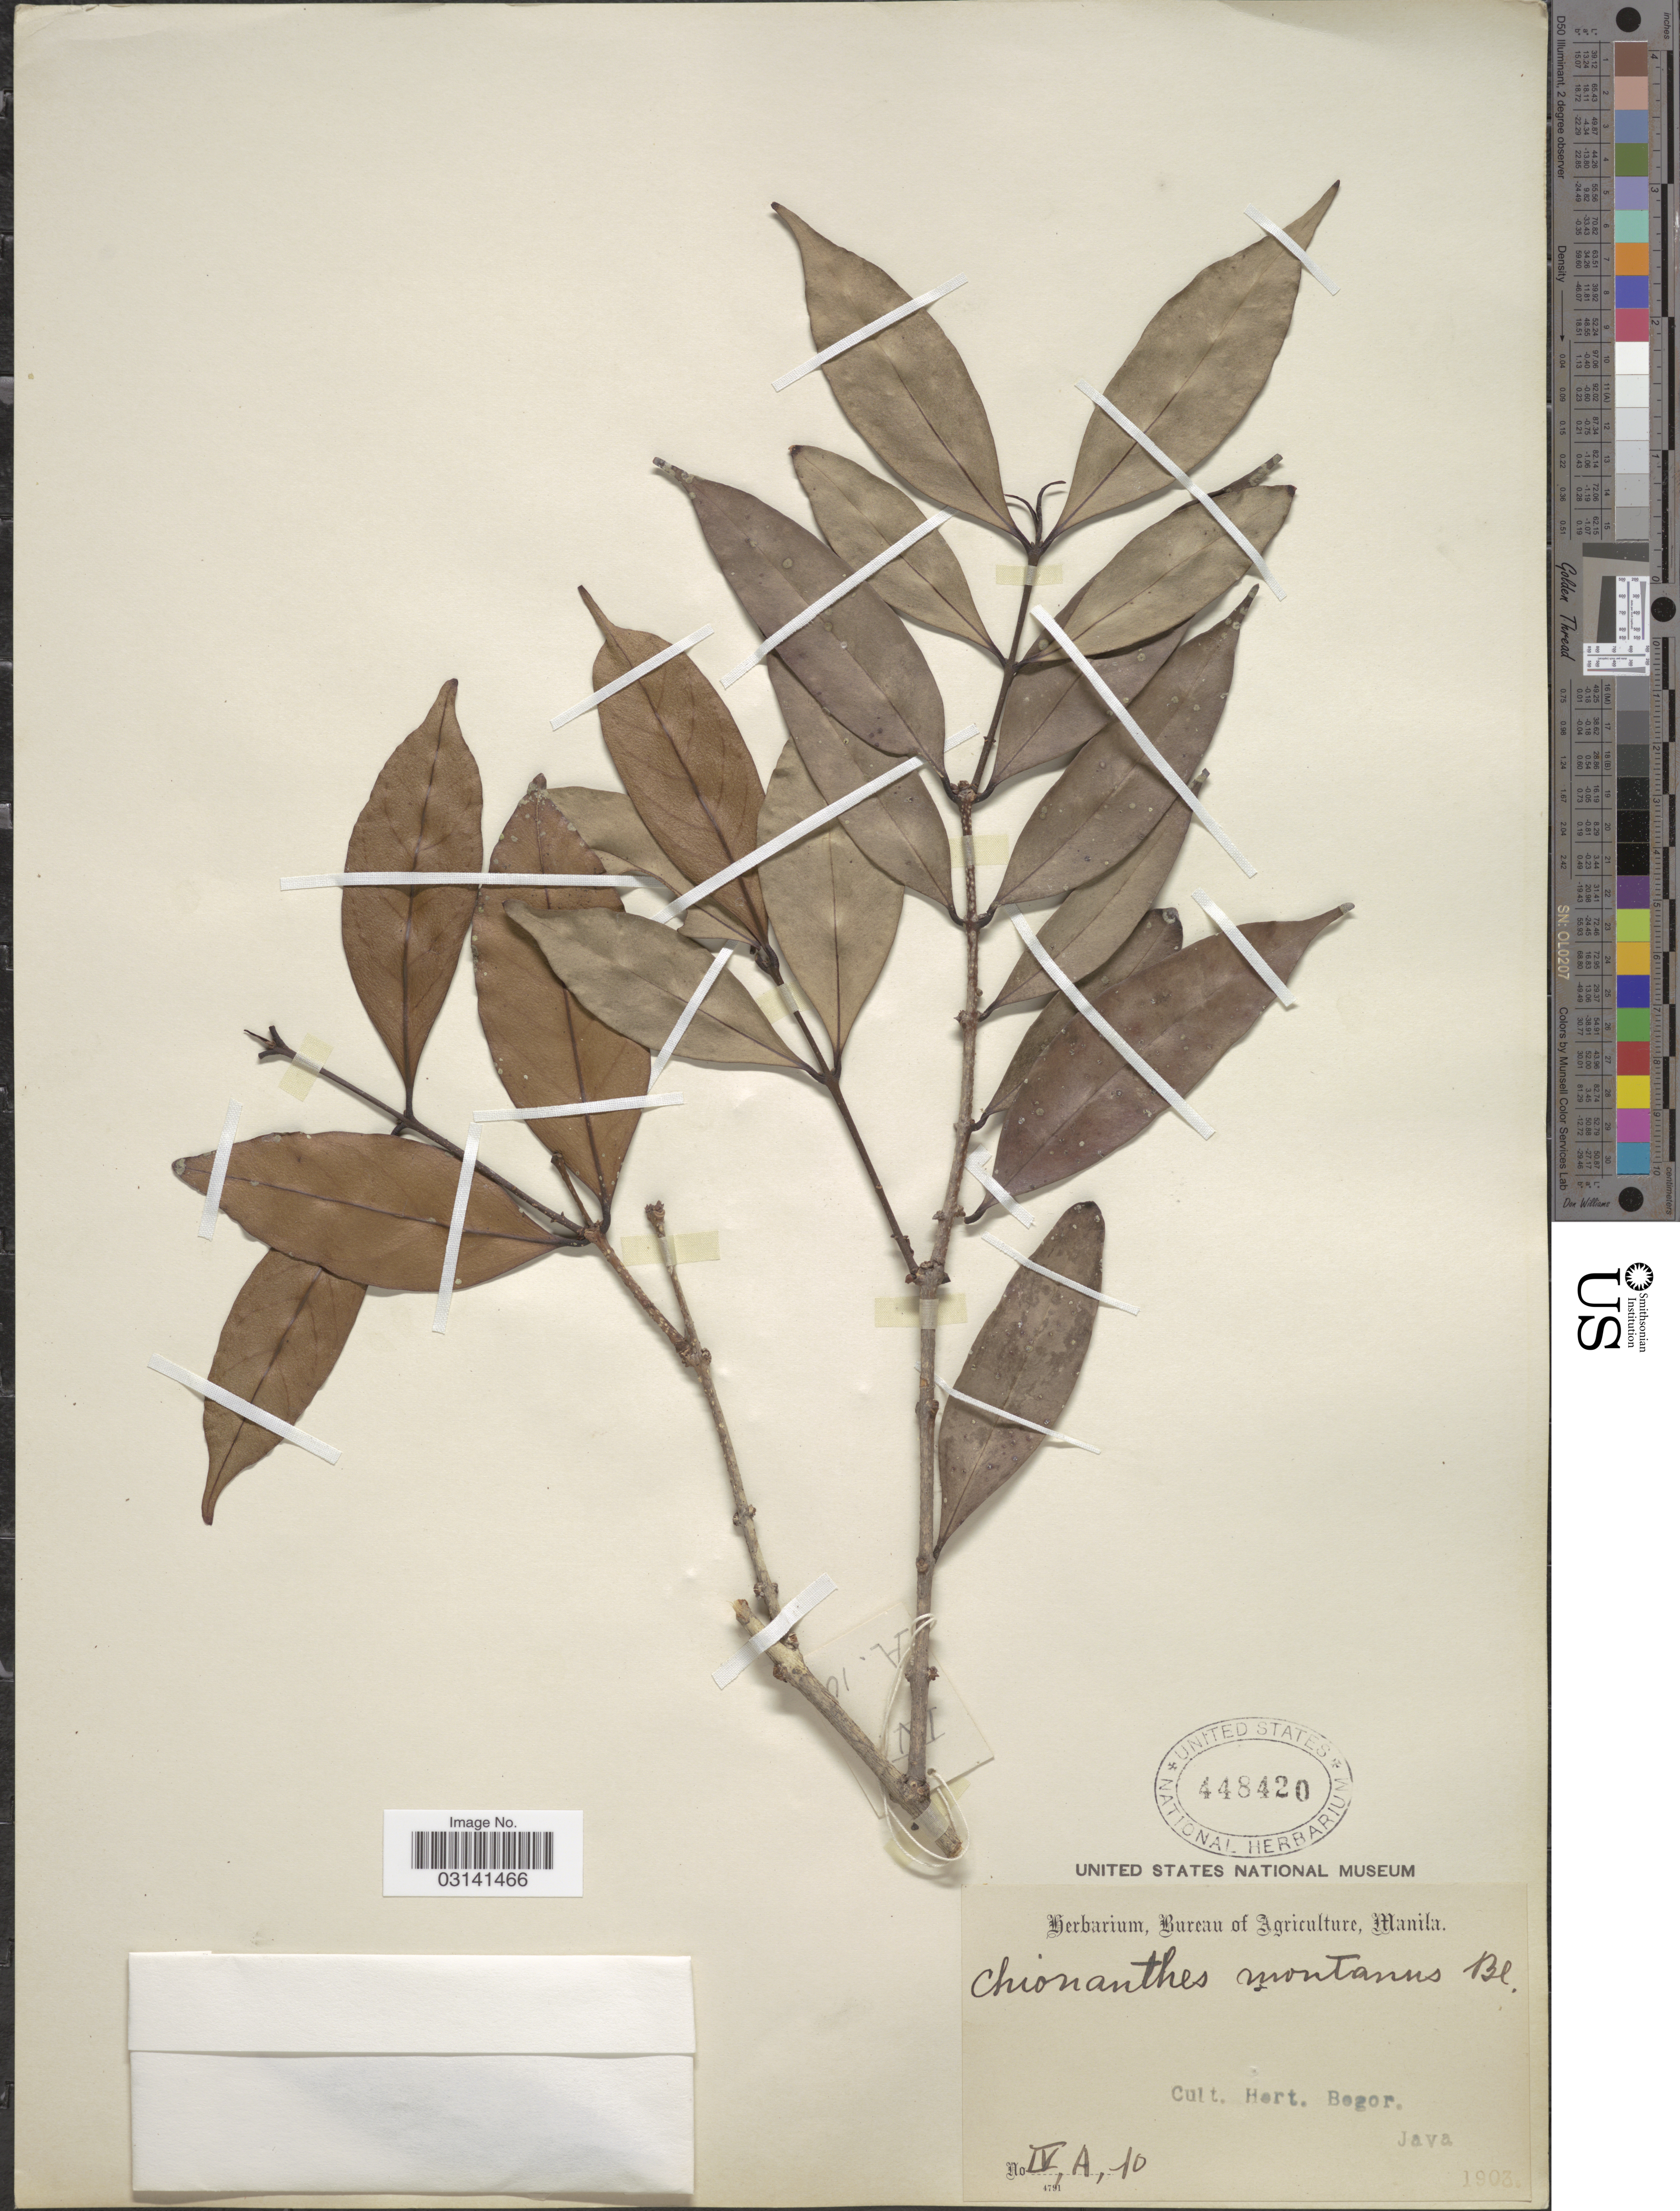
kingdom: Plantae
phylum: Tracheophyta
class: Magnoliopsida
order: Lamiales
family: Oleaceae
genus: Chionanthus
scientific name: Chionanthus montanus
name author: Blume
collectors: Ex herb. Bureau of Agriculture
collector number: IV, A, 10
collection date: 1903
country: Indonesia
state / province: Java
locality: Cult. Hort. Bogor.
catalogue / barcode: US 448420